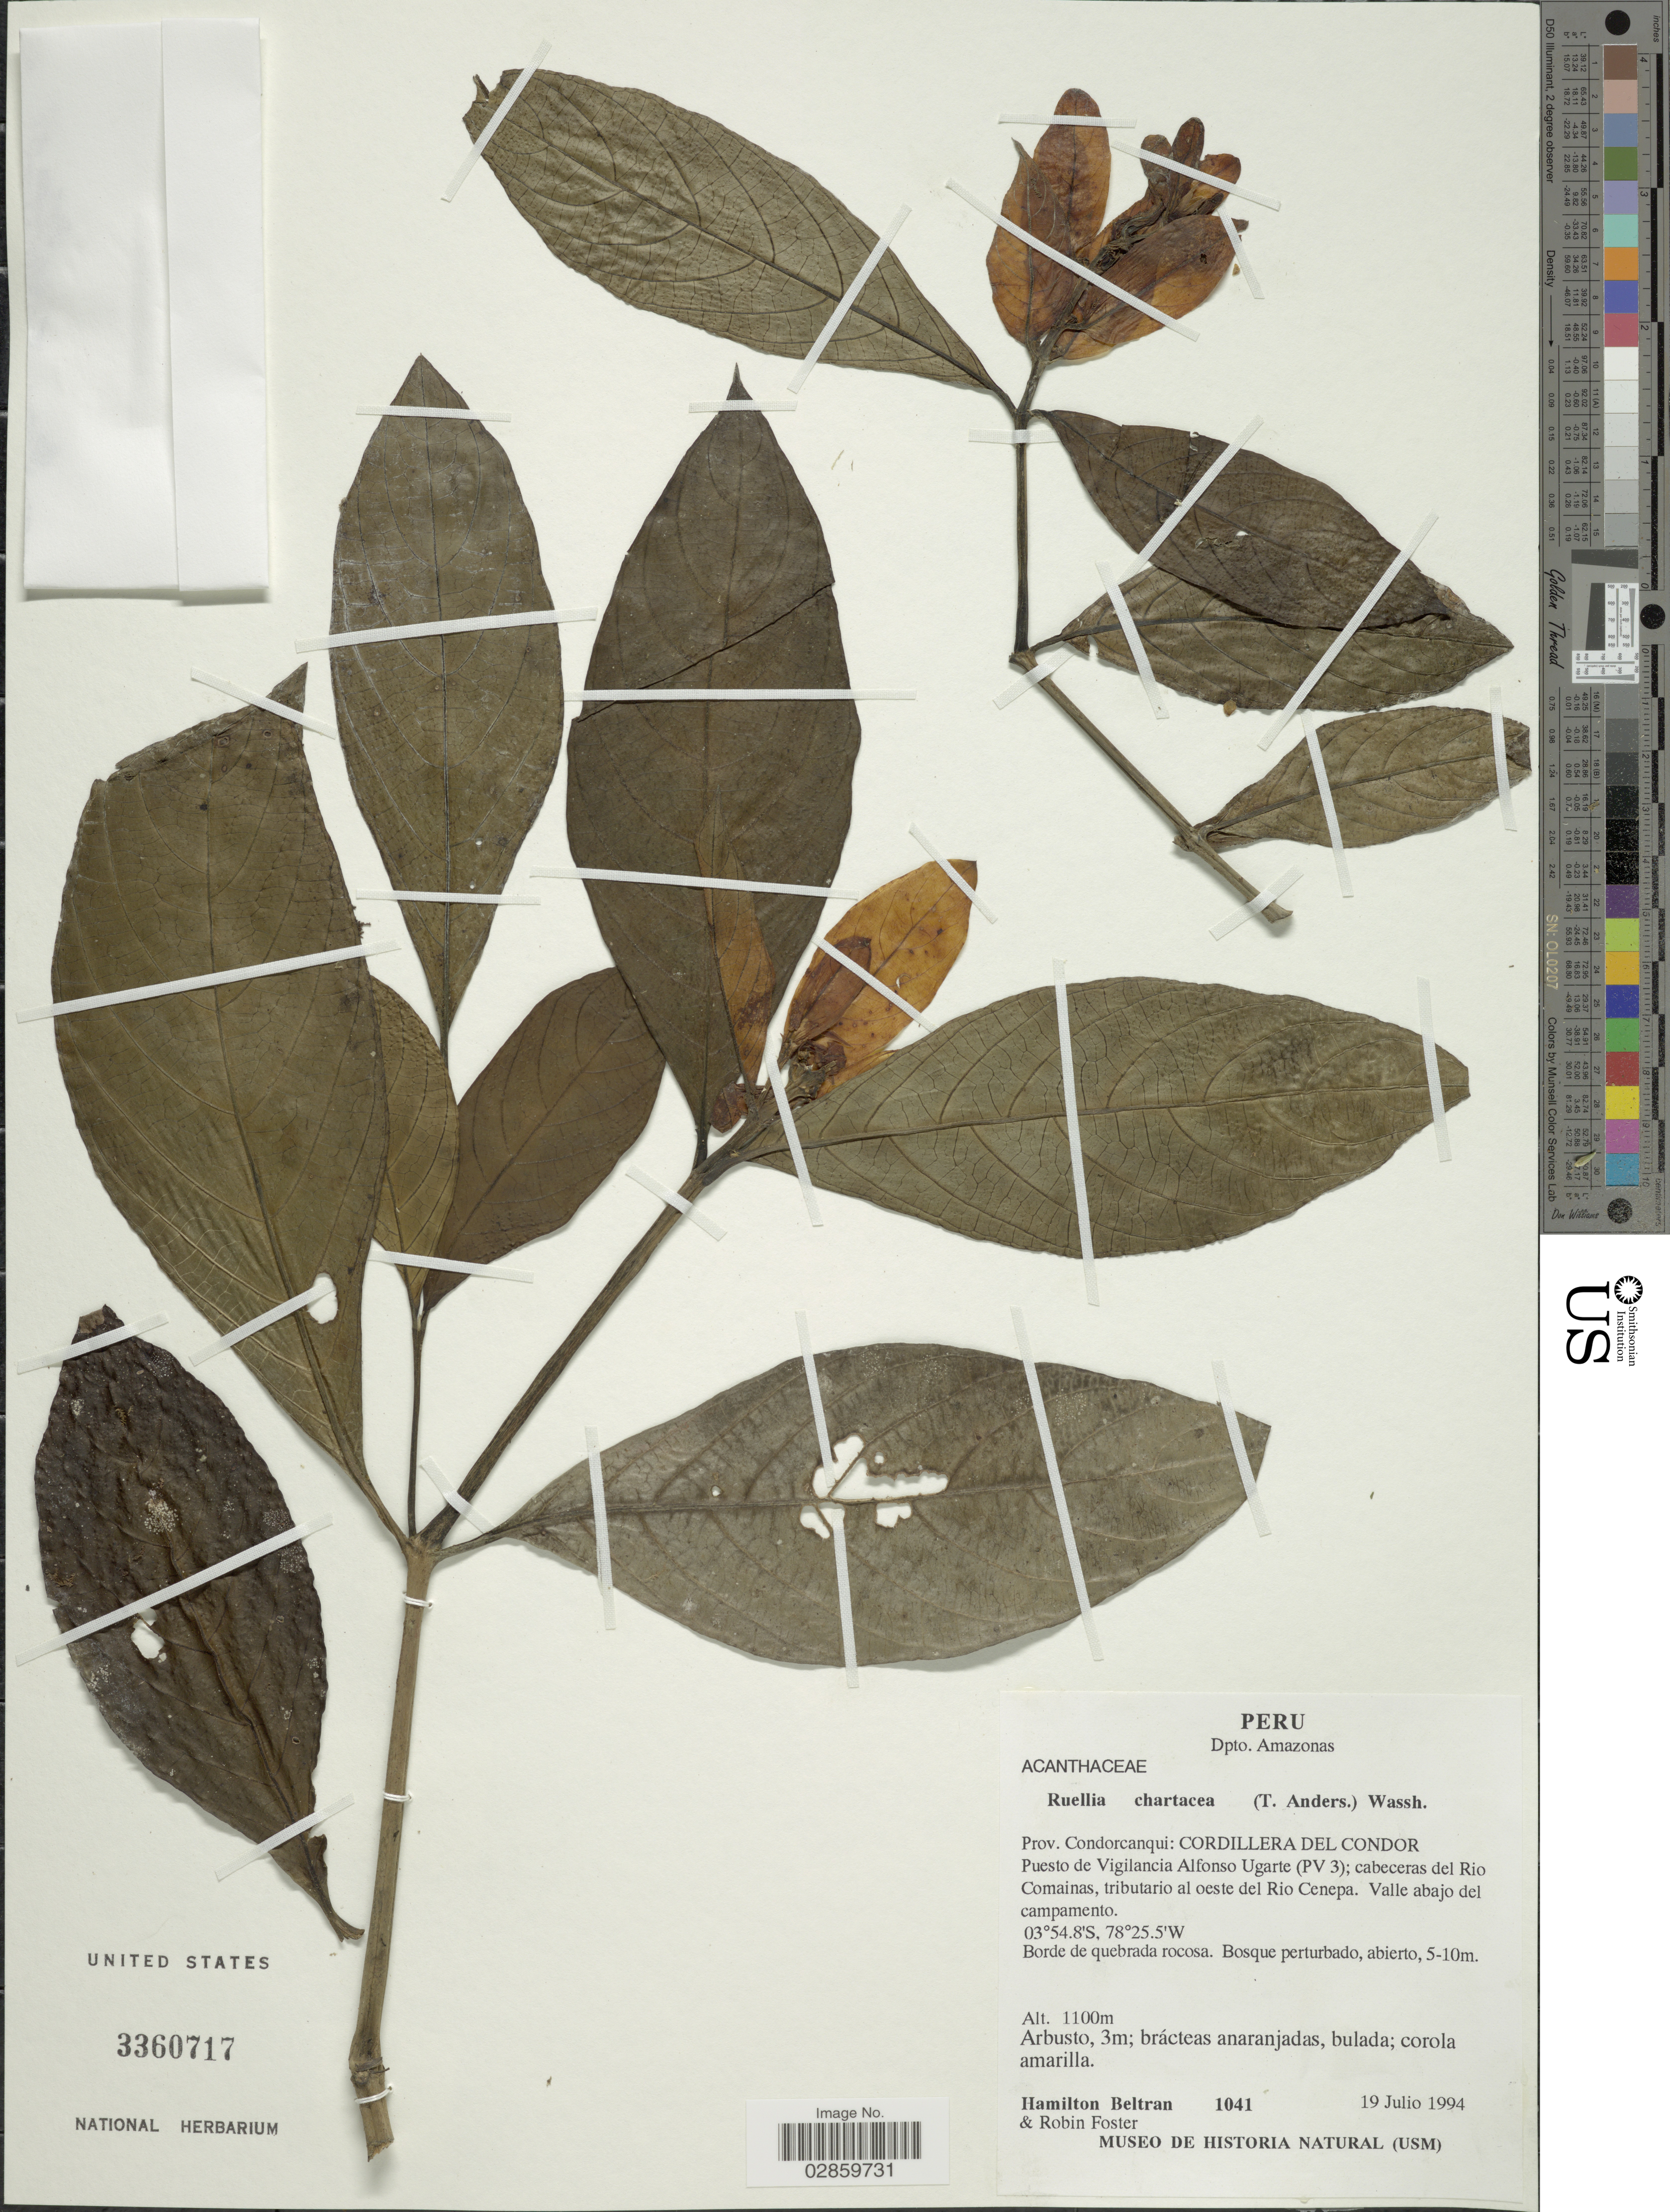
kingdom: Plantae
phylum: Tracheophyta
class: Magnoliopsida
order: Lamiales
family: Acanthaceae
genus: Ruellia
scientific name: Ruellia chartacea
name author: (T. Anderson) Wassh.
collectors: H. Beltran & R. B. Foster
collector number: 1041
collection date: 1994-07-19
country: Peru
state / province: Amazonas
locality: Dpto. Amazonas. Prov. Condorcanqui: CORDILLERA DEL CONDOR. Puesto de Vigilancia Alfonso Ugarte (PV 3); cabeceras del Rio Comainas, tributario al oeste del Rio Cenepa.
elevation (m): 1100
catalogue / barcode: US 3360717